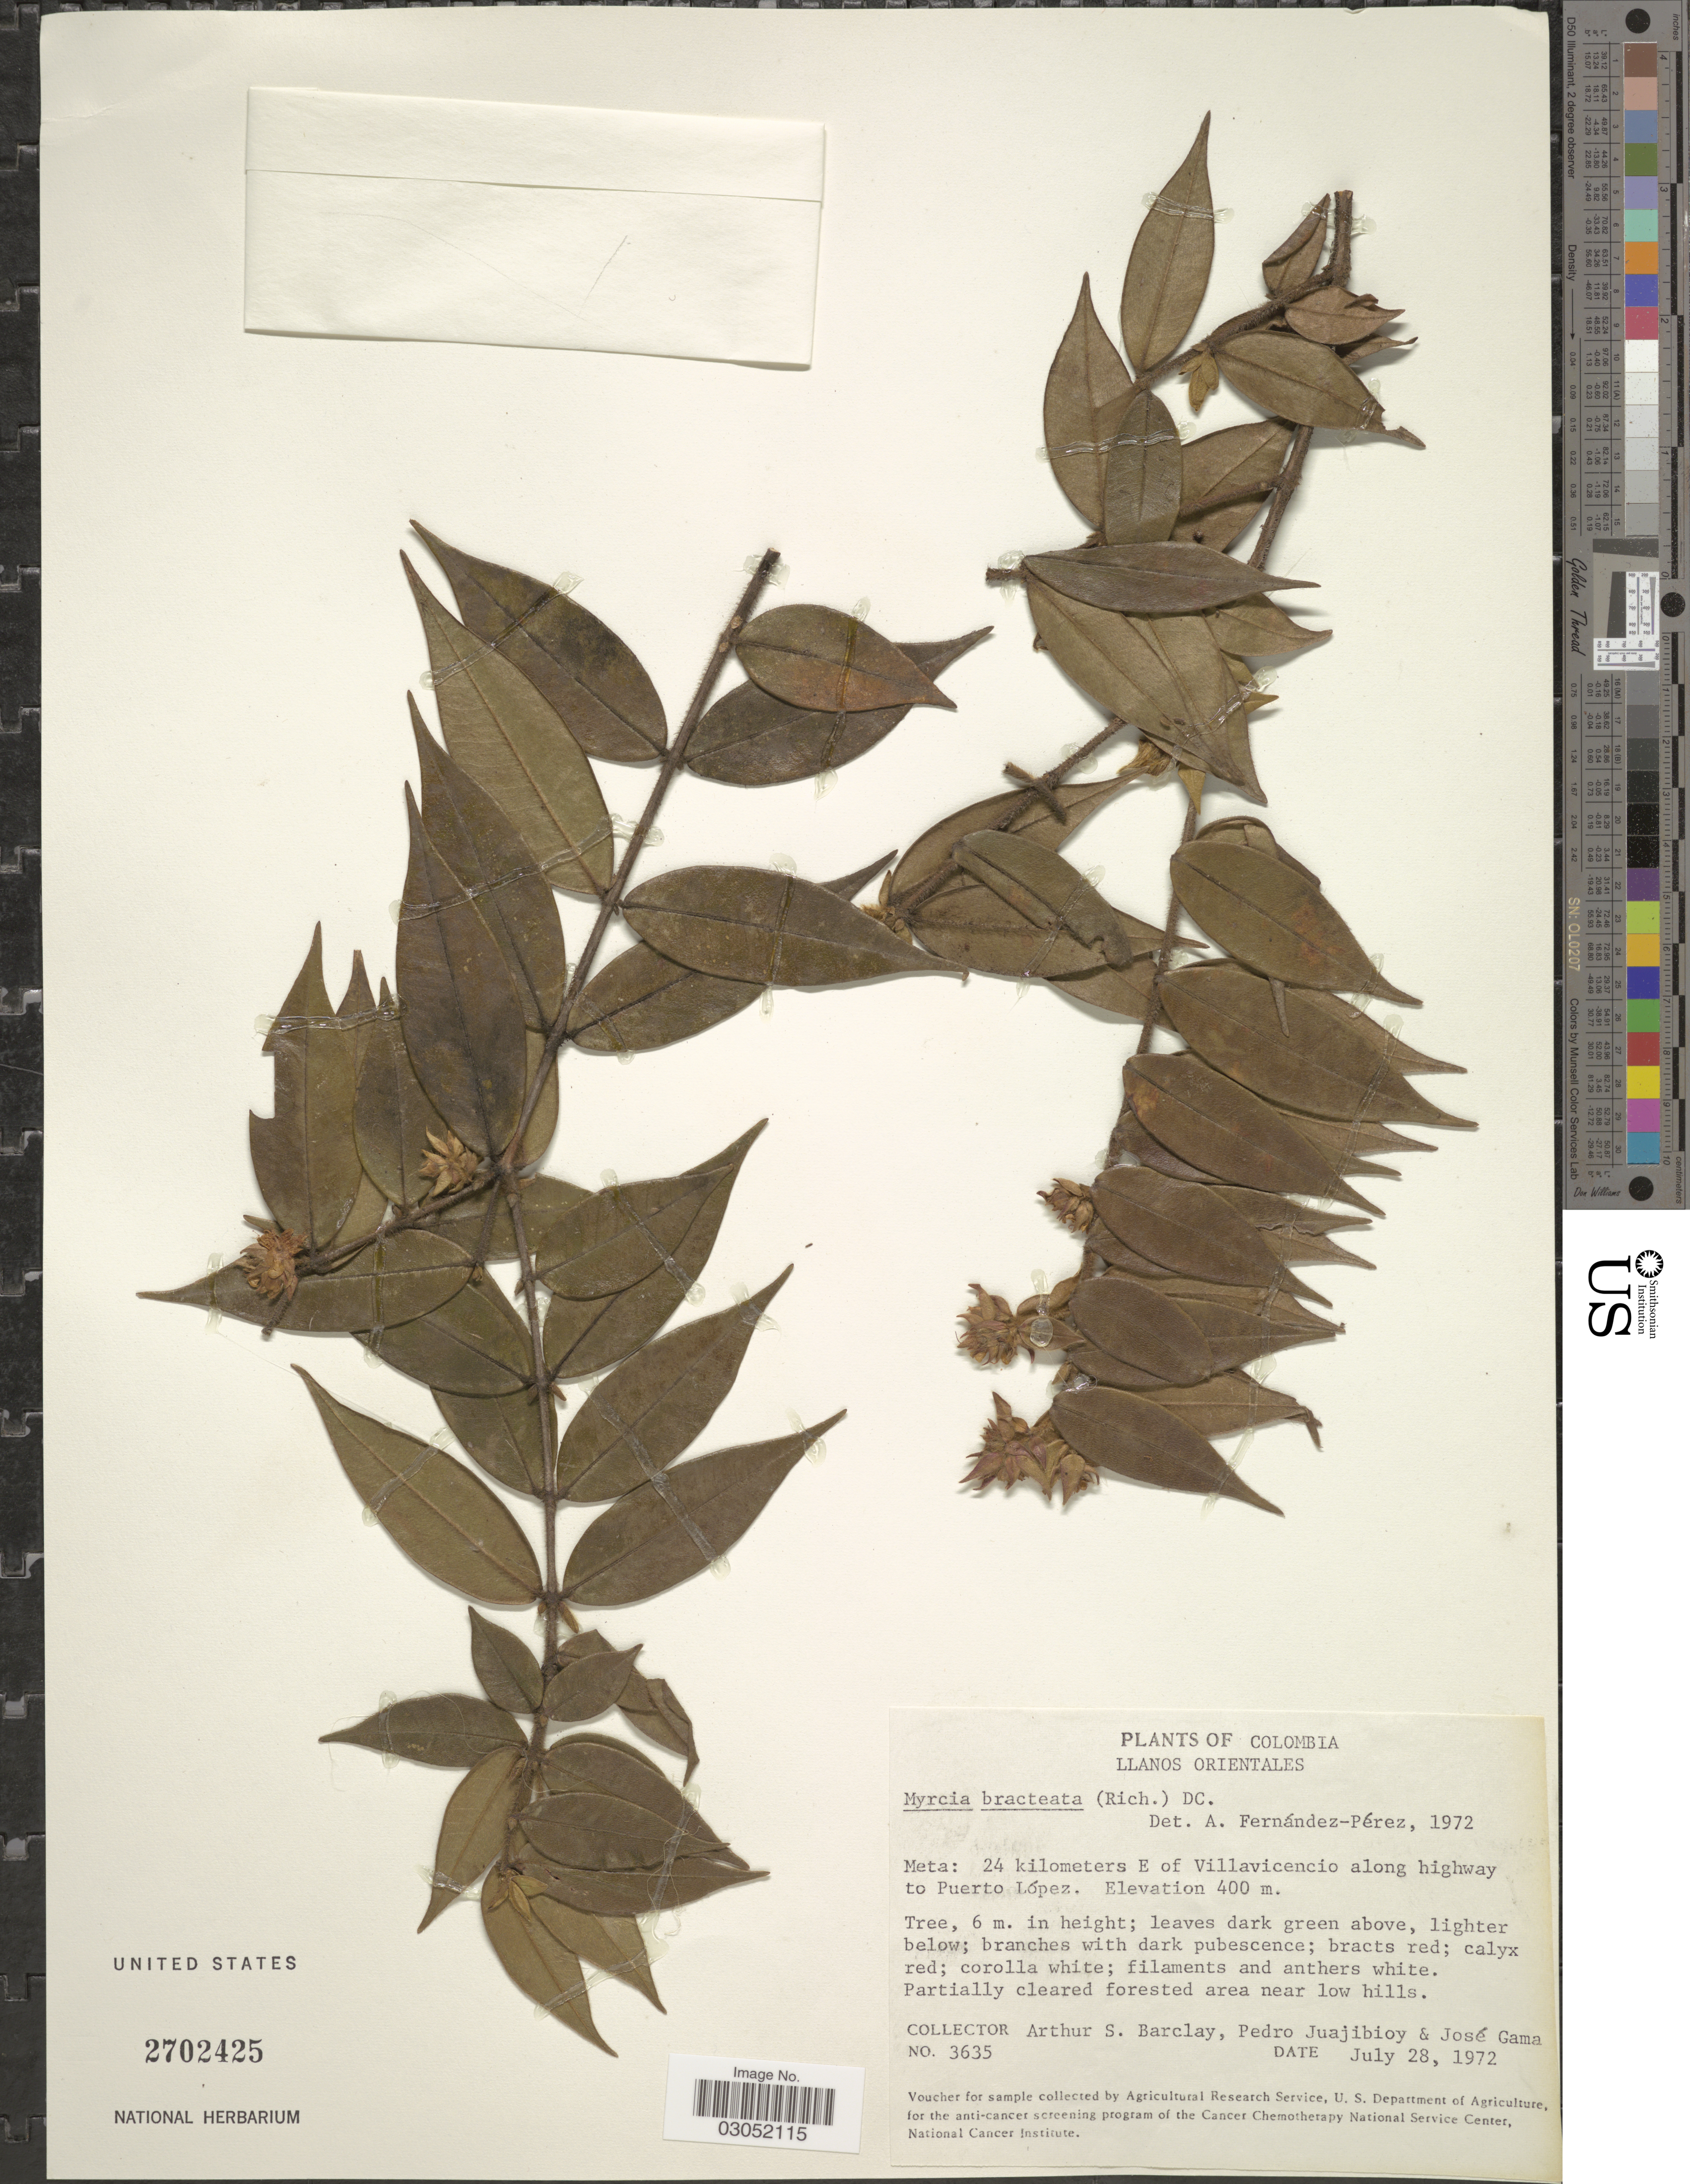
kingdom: Plantae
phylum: Tracheophyta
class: Magnoliopsida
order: Myrtales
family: Myrtaceae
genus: Myrcia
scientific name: Myrcia bracteata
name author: (Rich.) DC.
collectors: A. S. Barclay, P. Juajibioy & J. Gama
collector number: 3635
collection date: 1972-07-28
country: Colombia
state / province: Meta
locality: Llanos Orientales. 24 kilometers E of Villavicencio along highway to Puerto López.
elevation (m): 400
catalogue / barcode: US 2702425